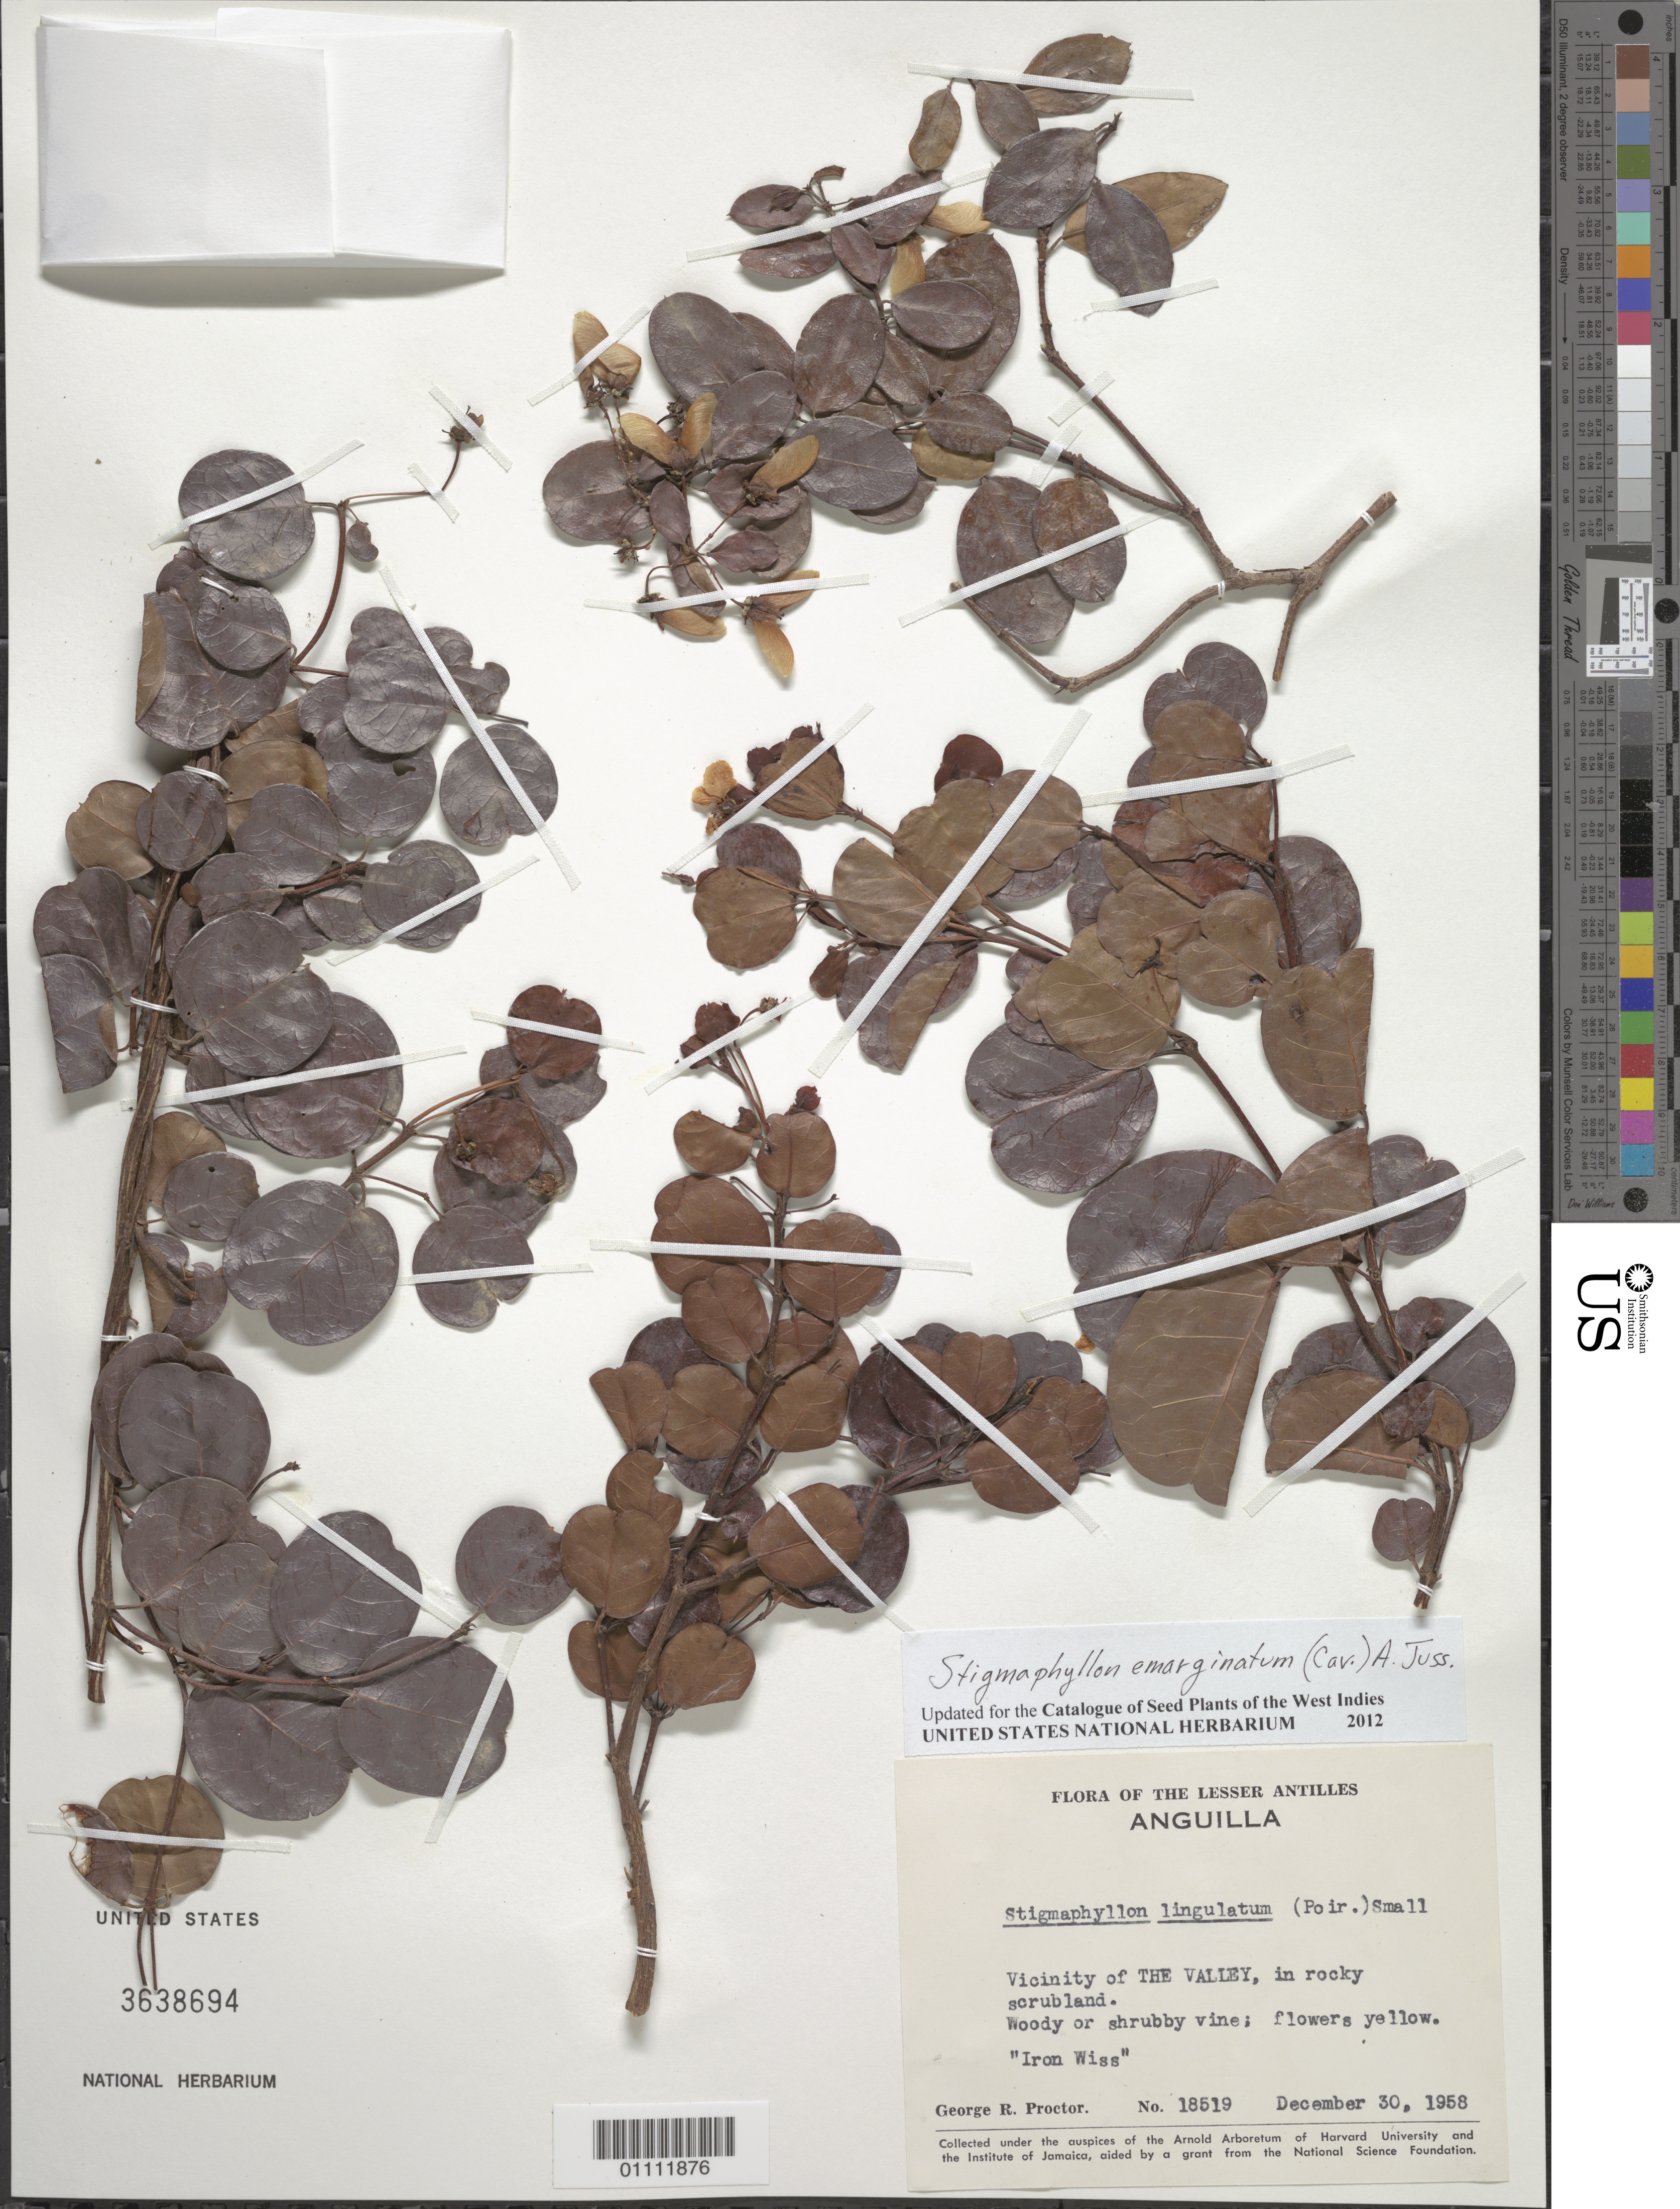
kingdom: Plantae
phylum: Tracheophyta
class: Magnoliopsida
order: Malpighiales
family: Malpighiaceae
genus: Stigmaphyllon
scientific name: Stigmaphyllon emarginatum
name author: (Cav.) A. Juss.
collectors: G. R. Proctor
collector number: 18519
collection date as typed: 30 Dec 1958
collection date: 1958-12-30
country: Anguilla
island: Anguilla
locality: The Valley vicinity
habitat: In rocky scrubland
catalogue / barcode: US 3638694